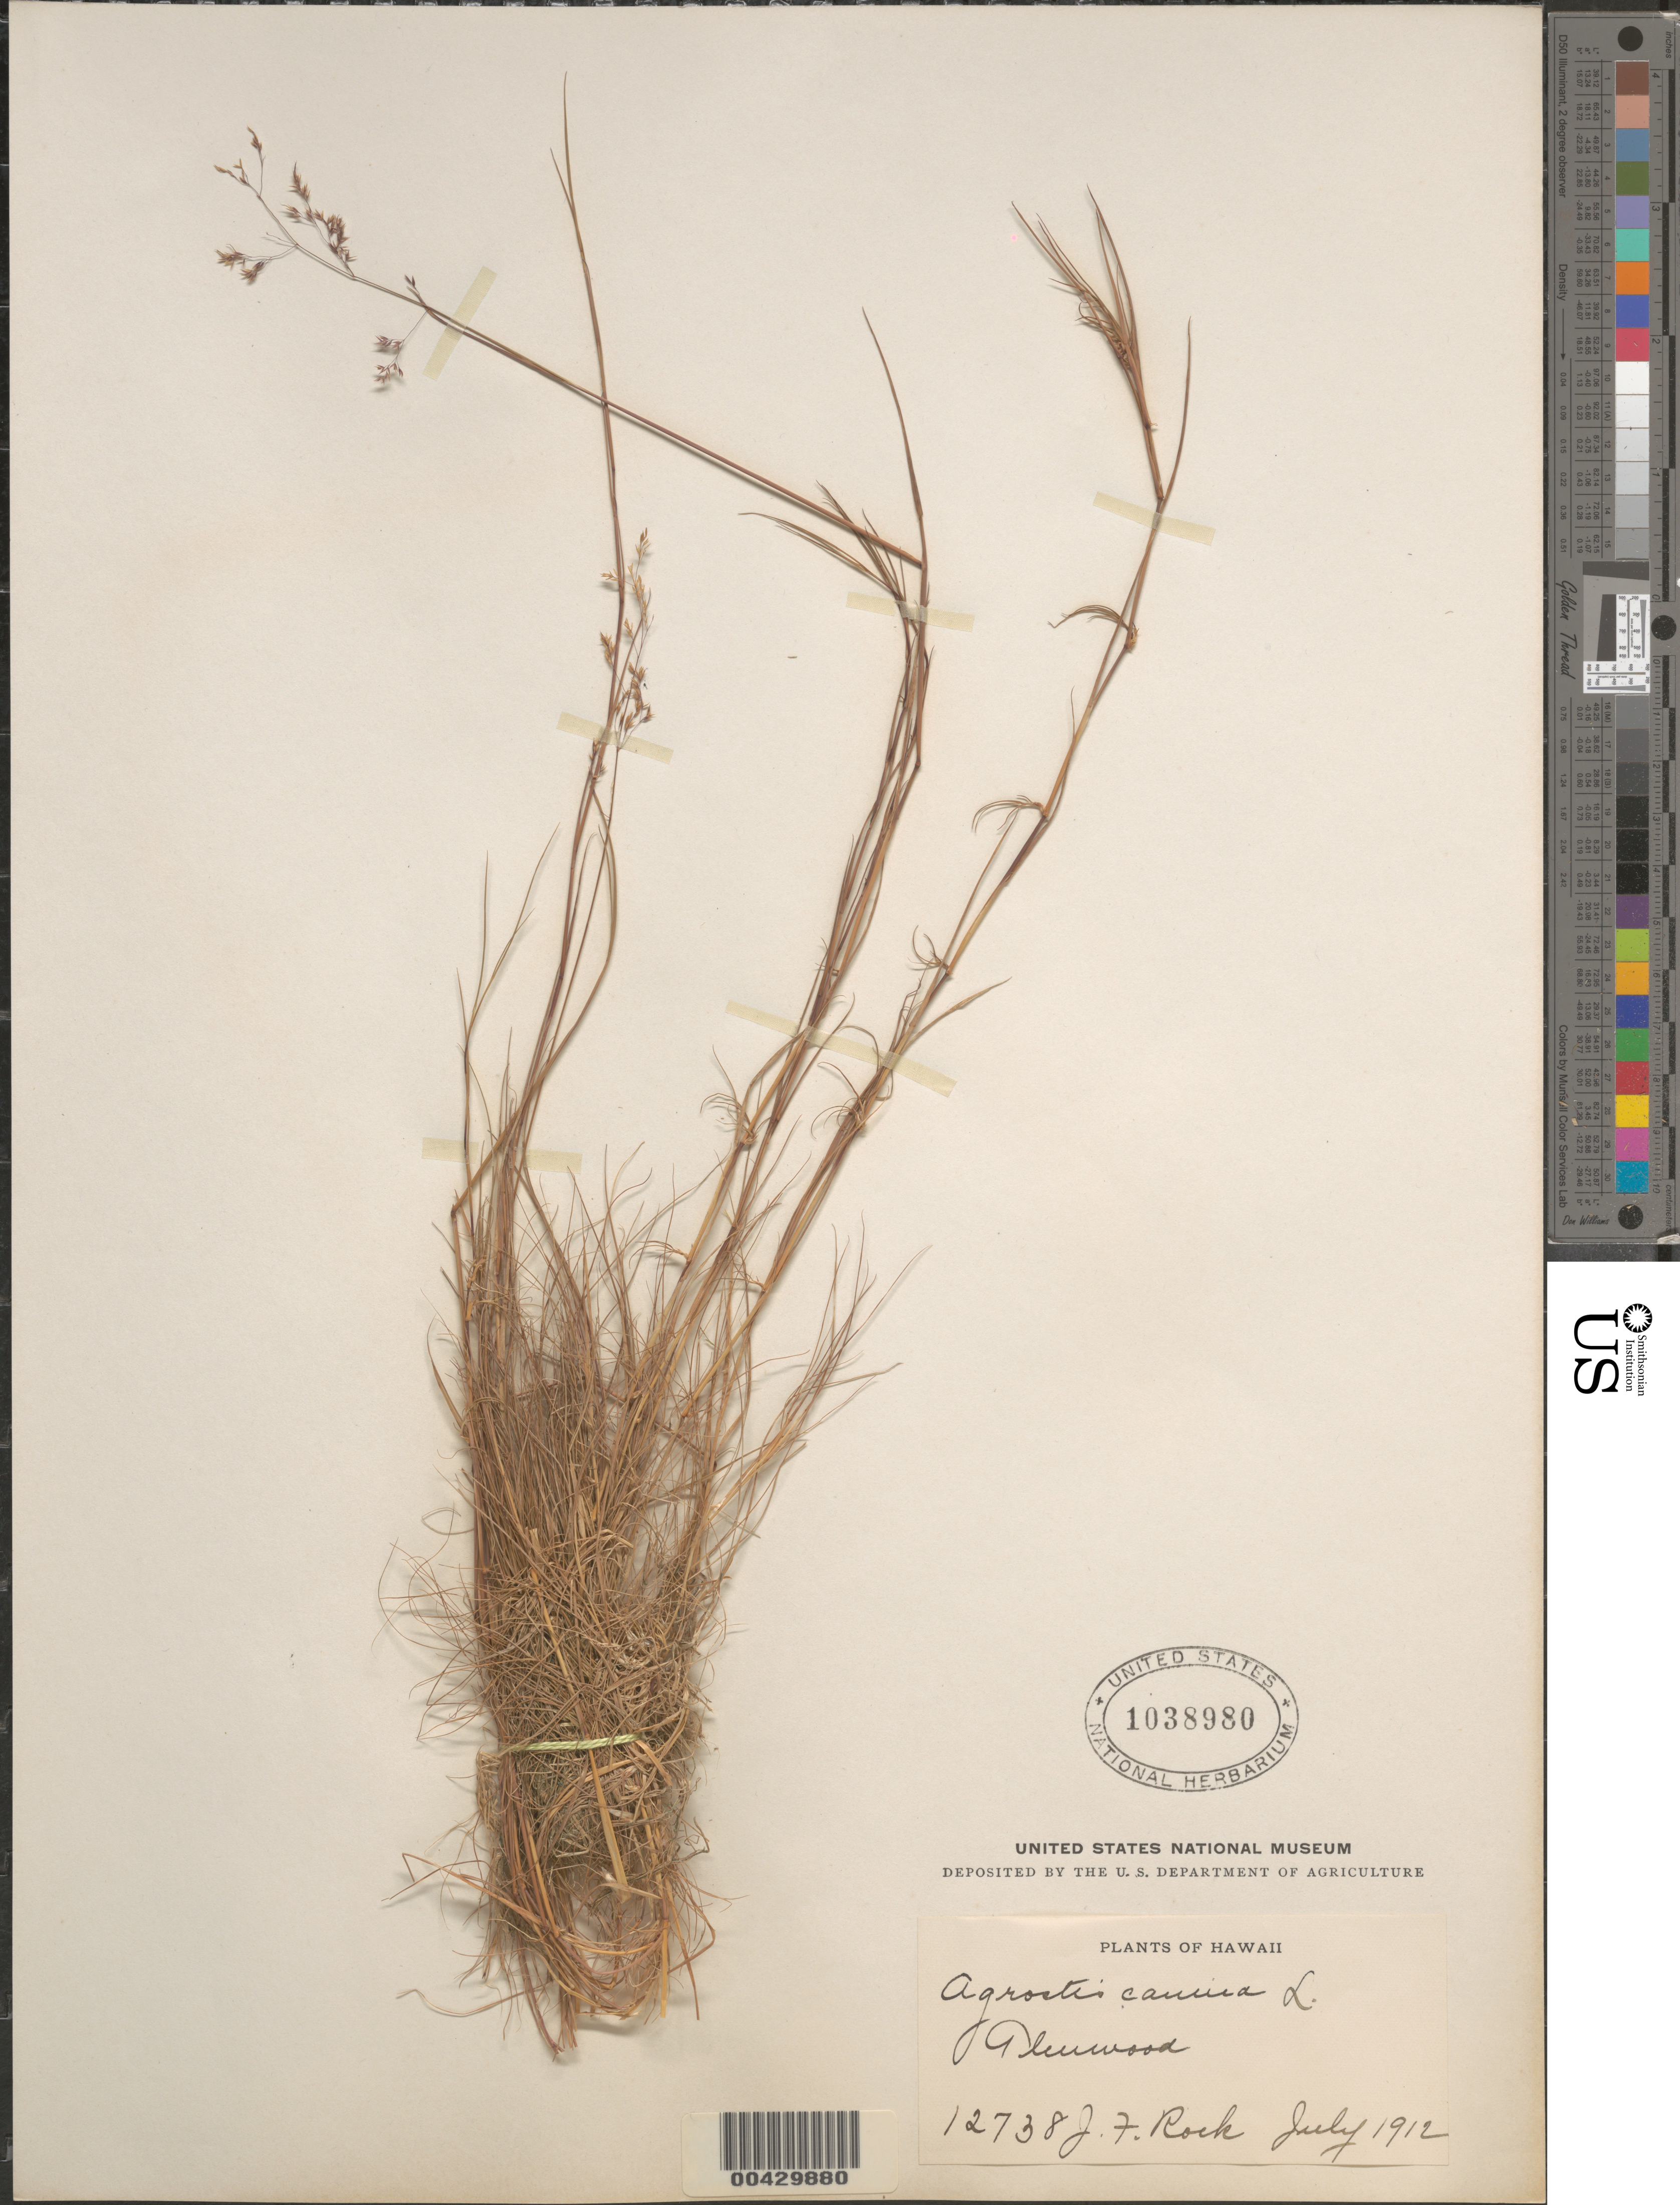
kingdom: Plantae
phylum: Tracheophyta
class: Liliopsida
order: Poales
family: Poaceae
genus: Agrostis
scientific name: Agrostis canina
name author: L.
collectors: J. F. Rock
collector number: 12738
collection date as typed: Jul 1912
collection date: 1912-07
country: United States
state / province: Hawaii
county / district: Hawaii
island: Hawaii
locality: Glenwood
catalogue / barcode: US 1038980